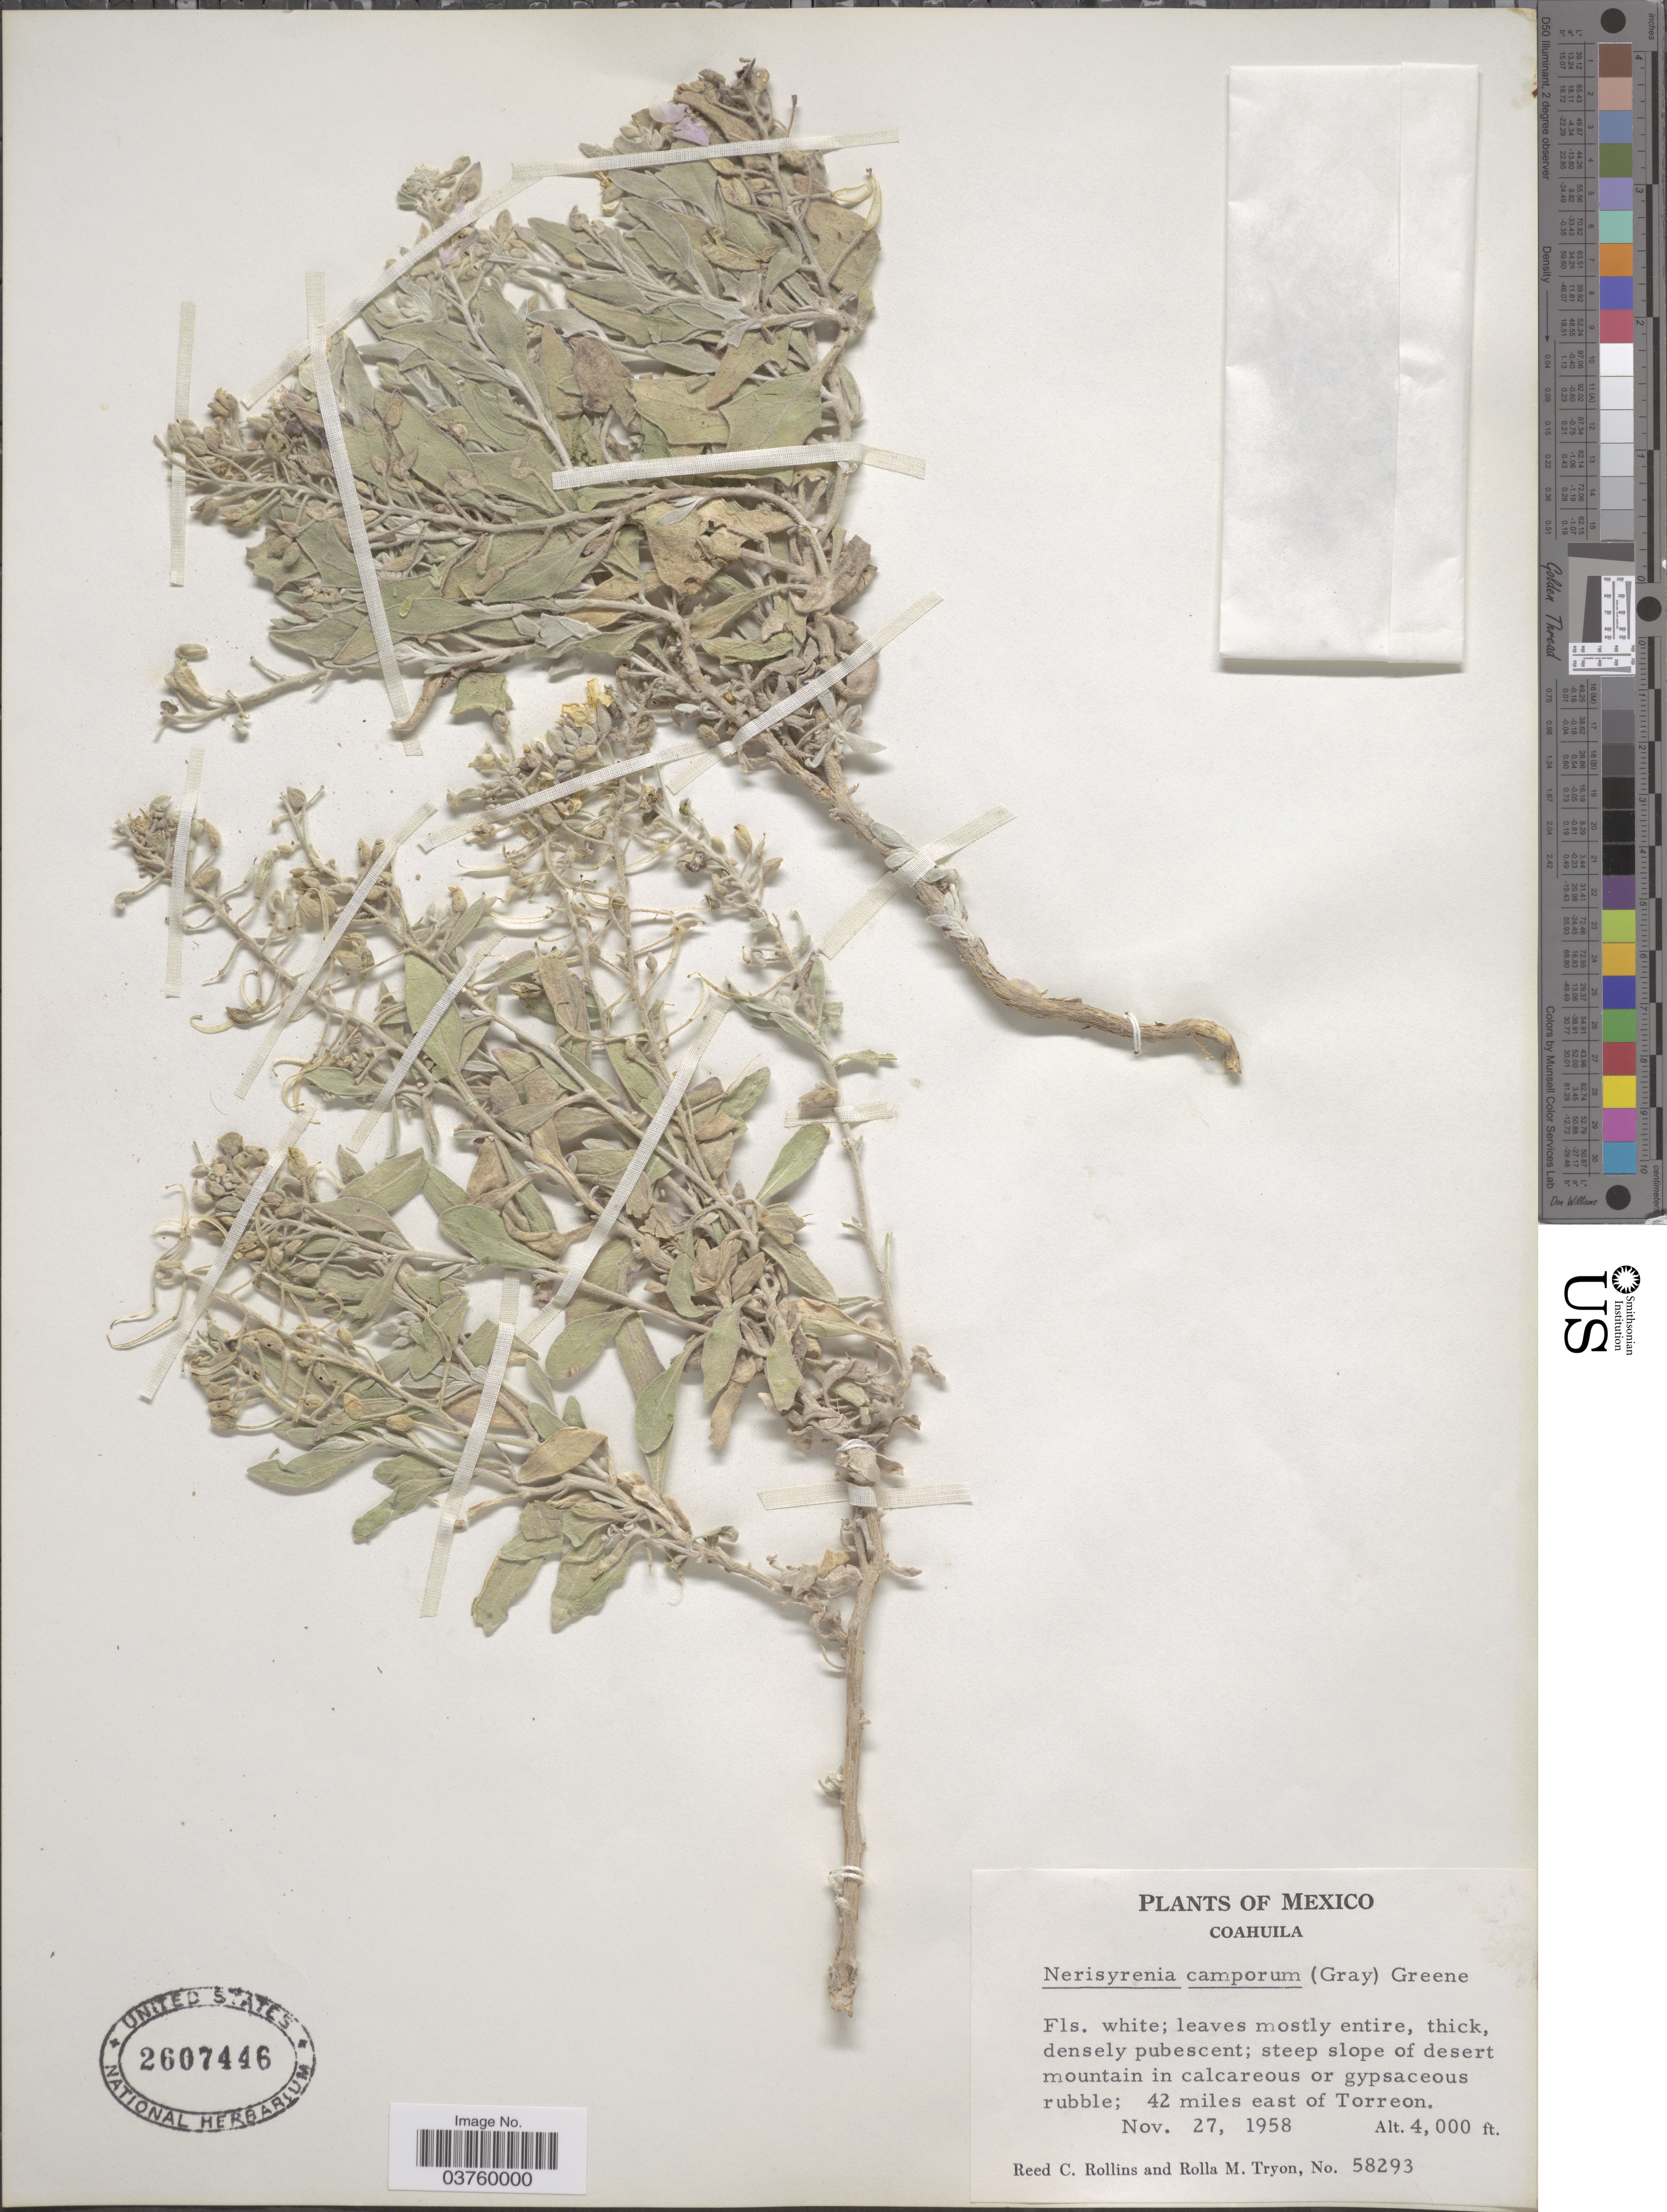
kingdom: Plantae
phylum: Tracheophyta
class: Magnoliopsida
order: Brassicales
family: Brassicaceae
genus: Nerisyrenia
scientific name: Nerisyrenia camporum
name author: (A. Gray) Greene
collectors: R. C. Rollins & R. M. Tryon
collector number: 58293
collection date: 1958-11-27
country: Mexico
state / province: Coahuila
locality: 42 miles east of Torreon.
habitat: steep slope in desert mountain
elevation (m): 1219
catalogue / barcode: US 2607446